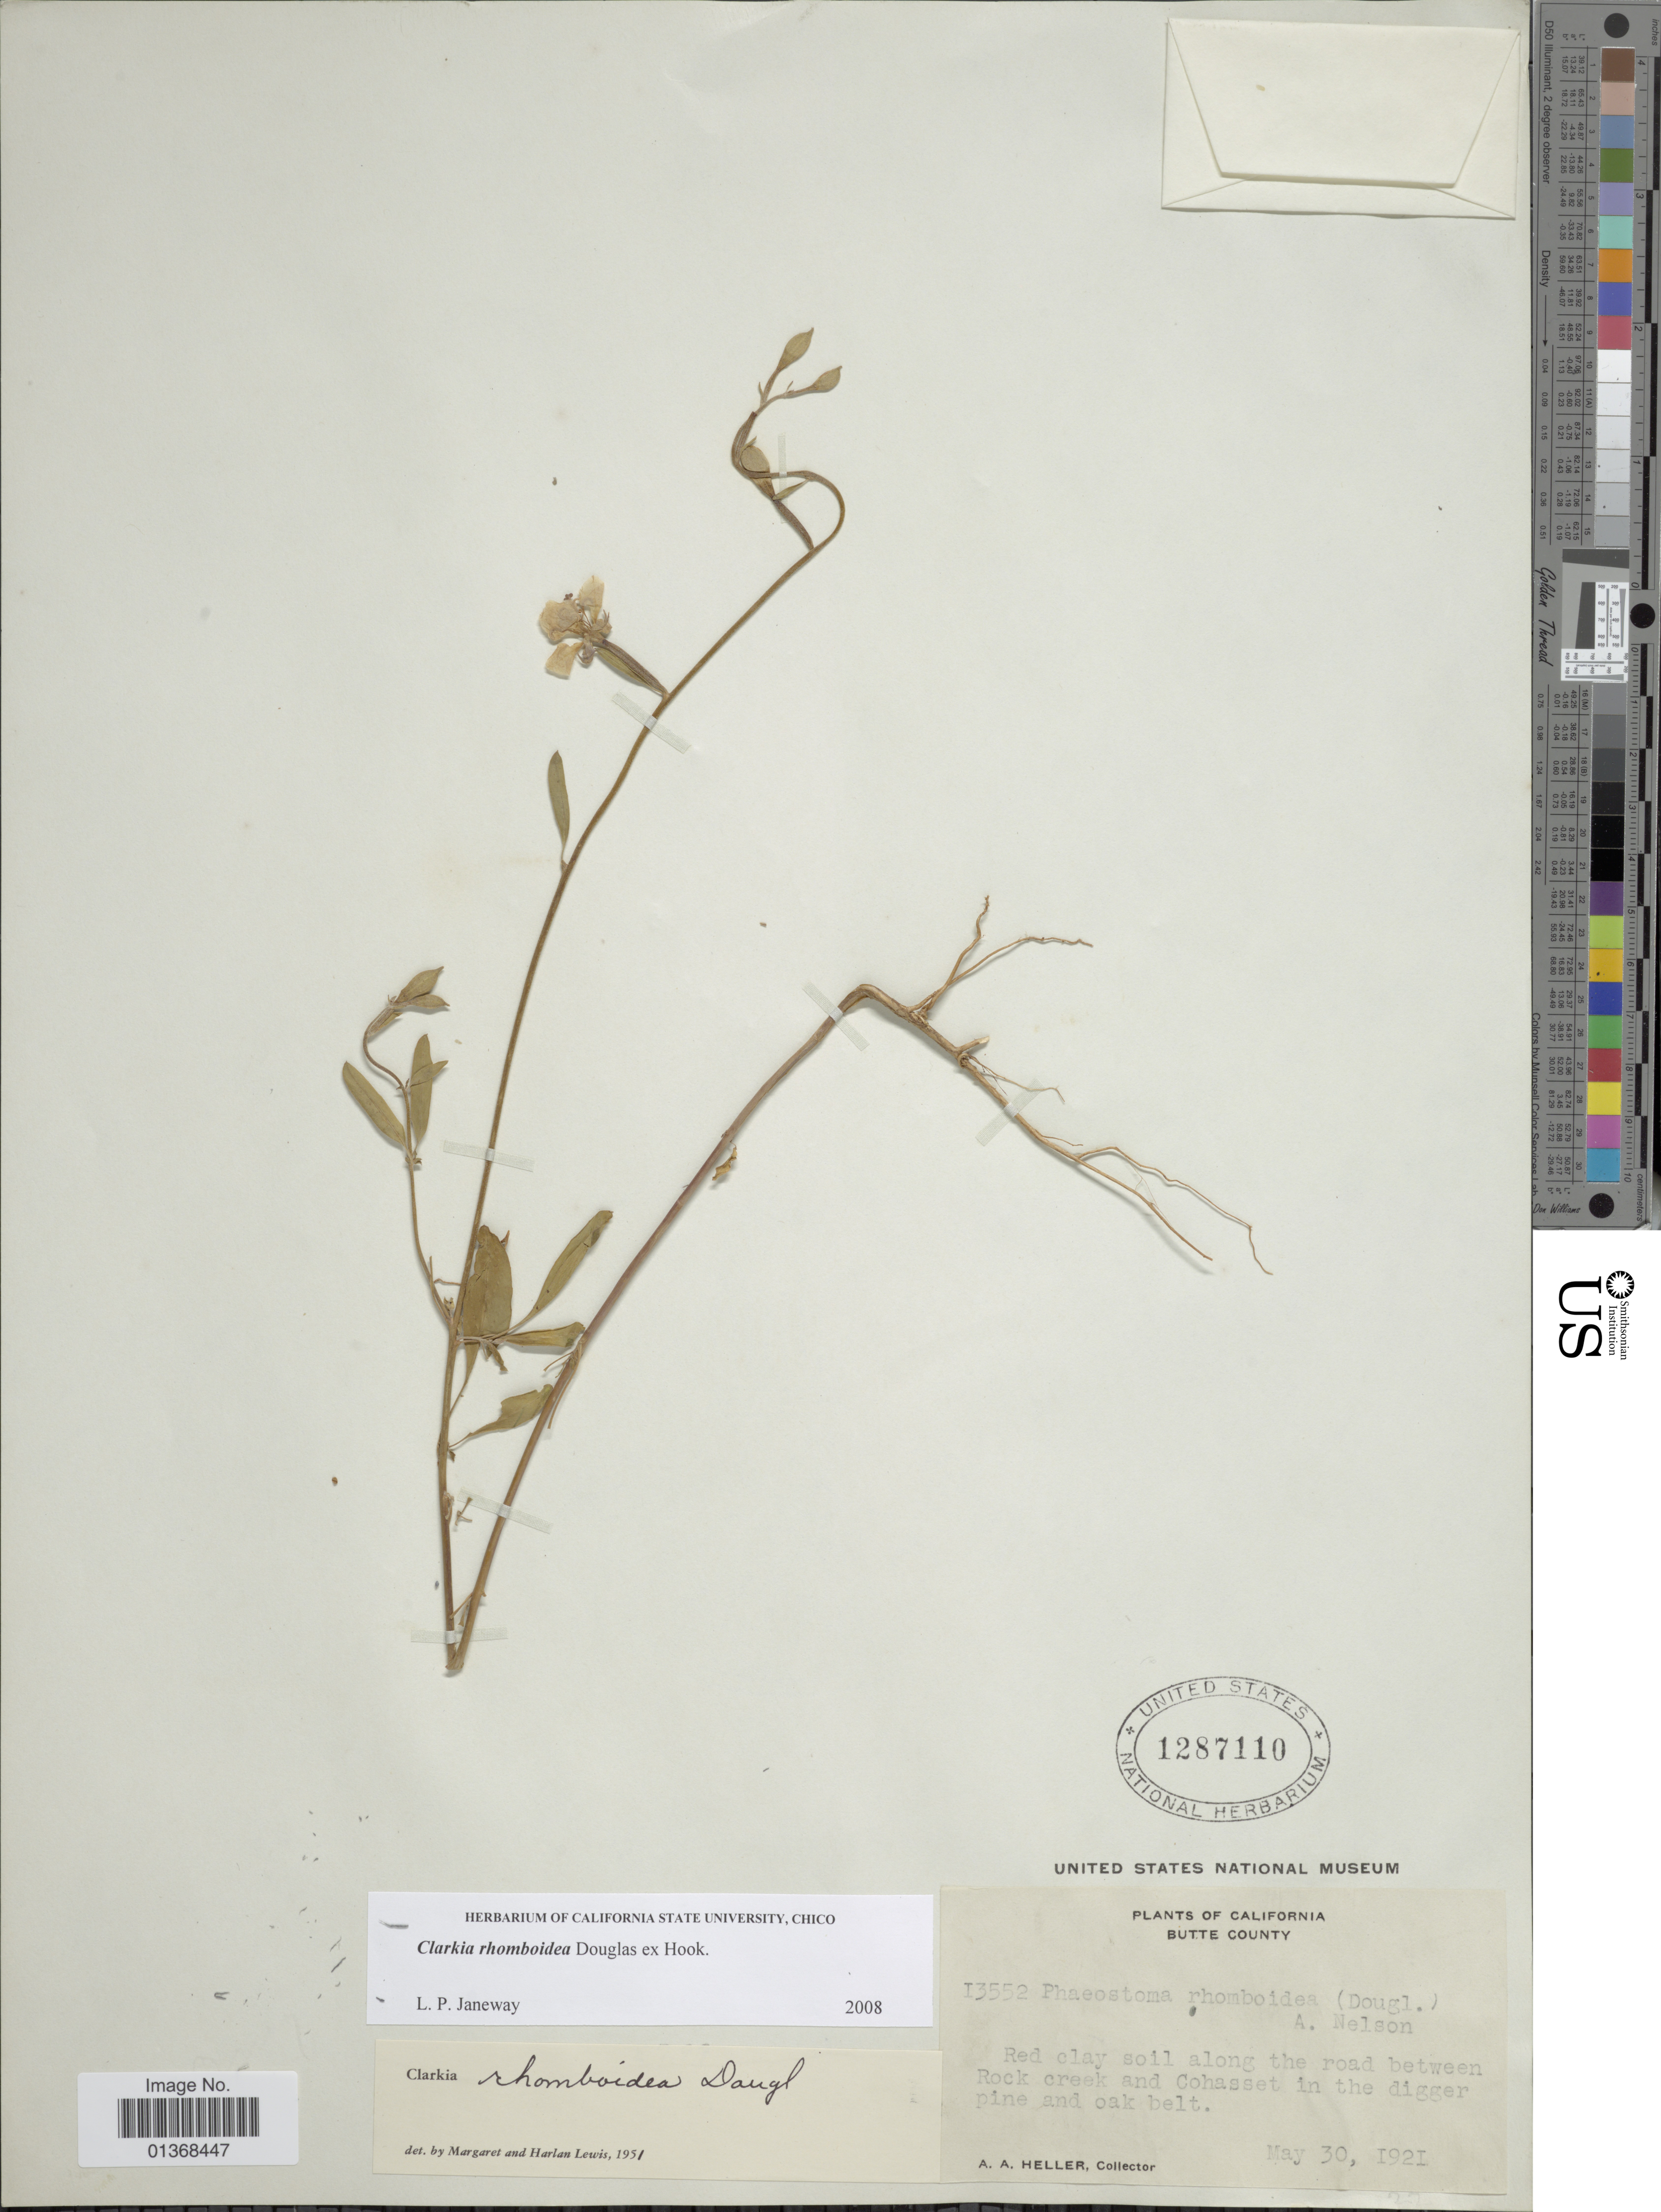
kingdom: Plantae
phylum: Tracheophyta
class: Magnoliopsida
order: Myrtales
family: Onagraceae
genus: Clarkia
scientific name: Clarkia rhomboidea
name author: Douglas ex Hook.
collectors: A. A. Heller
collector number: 13552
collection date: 1921-05-30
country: United States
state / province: California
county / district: Butte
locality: Butte County, Red clay soil along the road between Rock creek and Cohasset in the digger pine and oak belt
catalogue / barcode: US 1287110